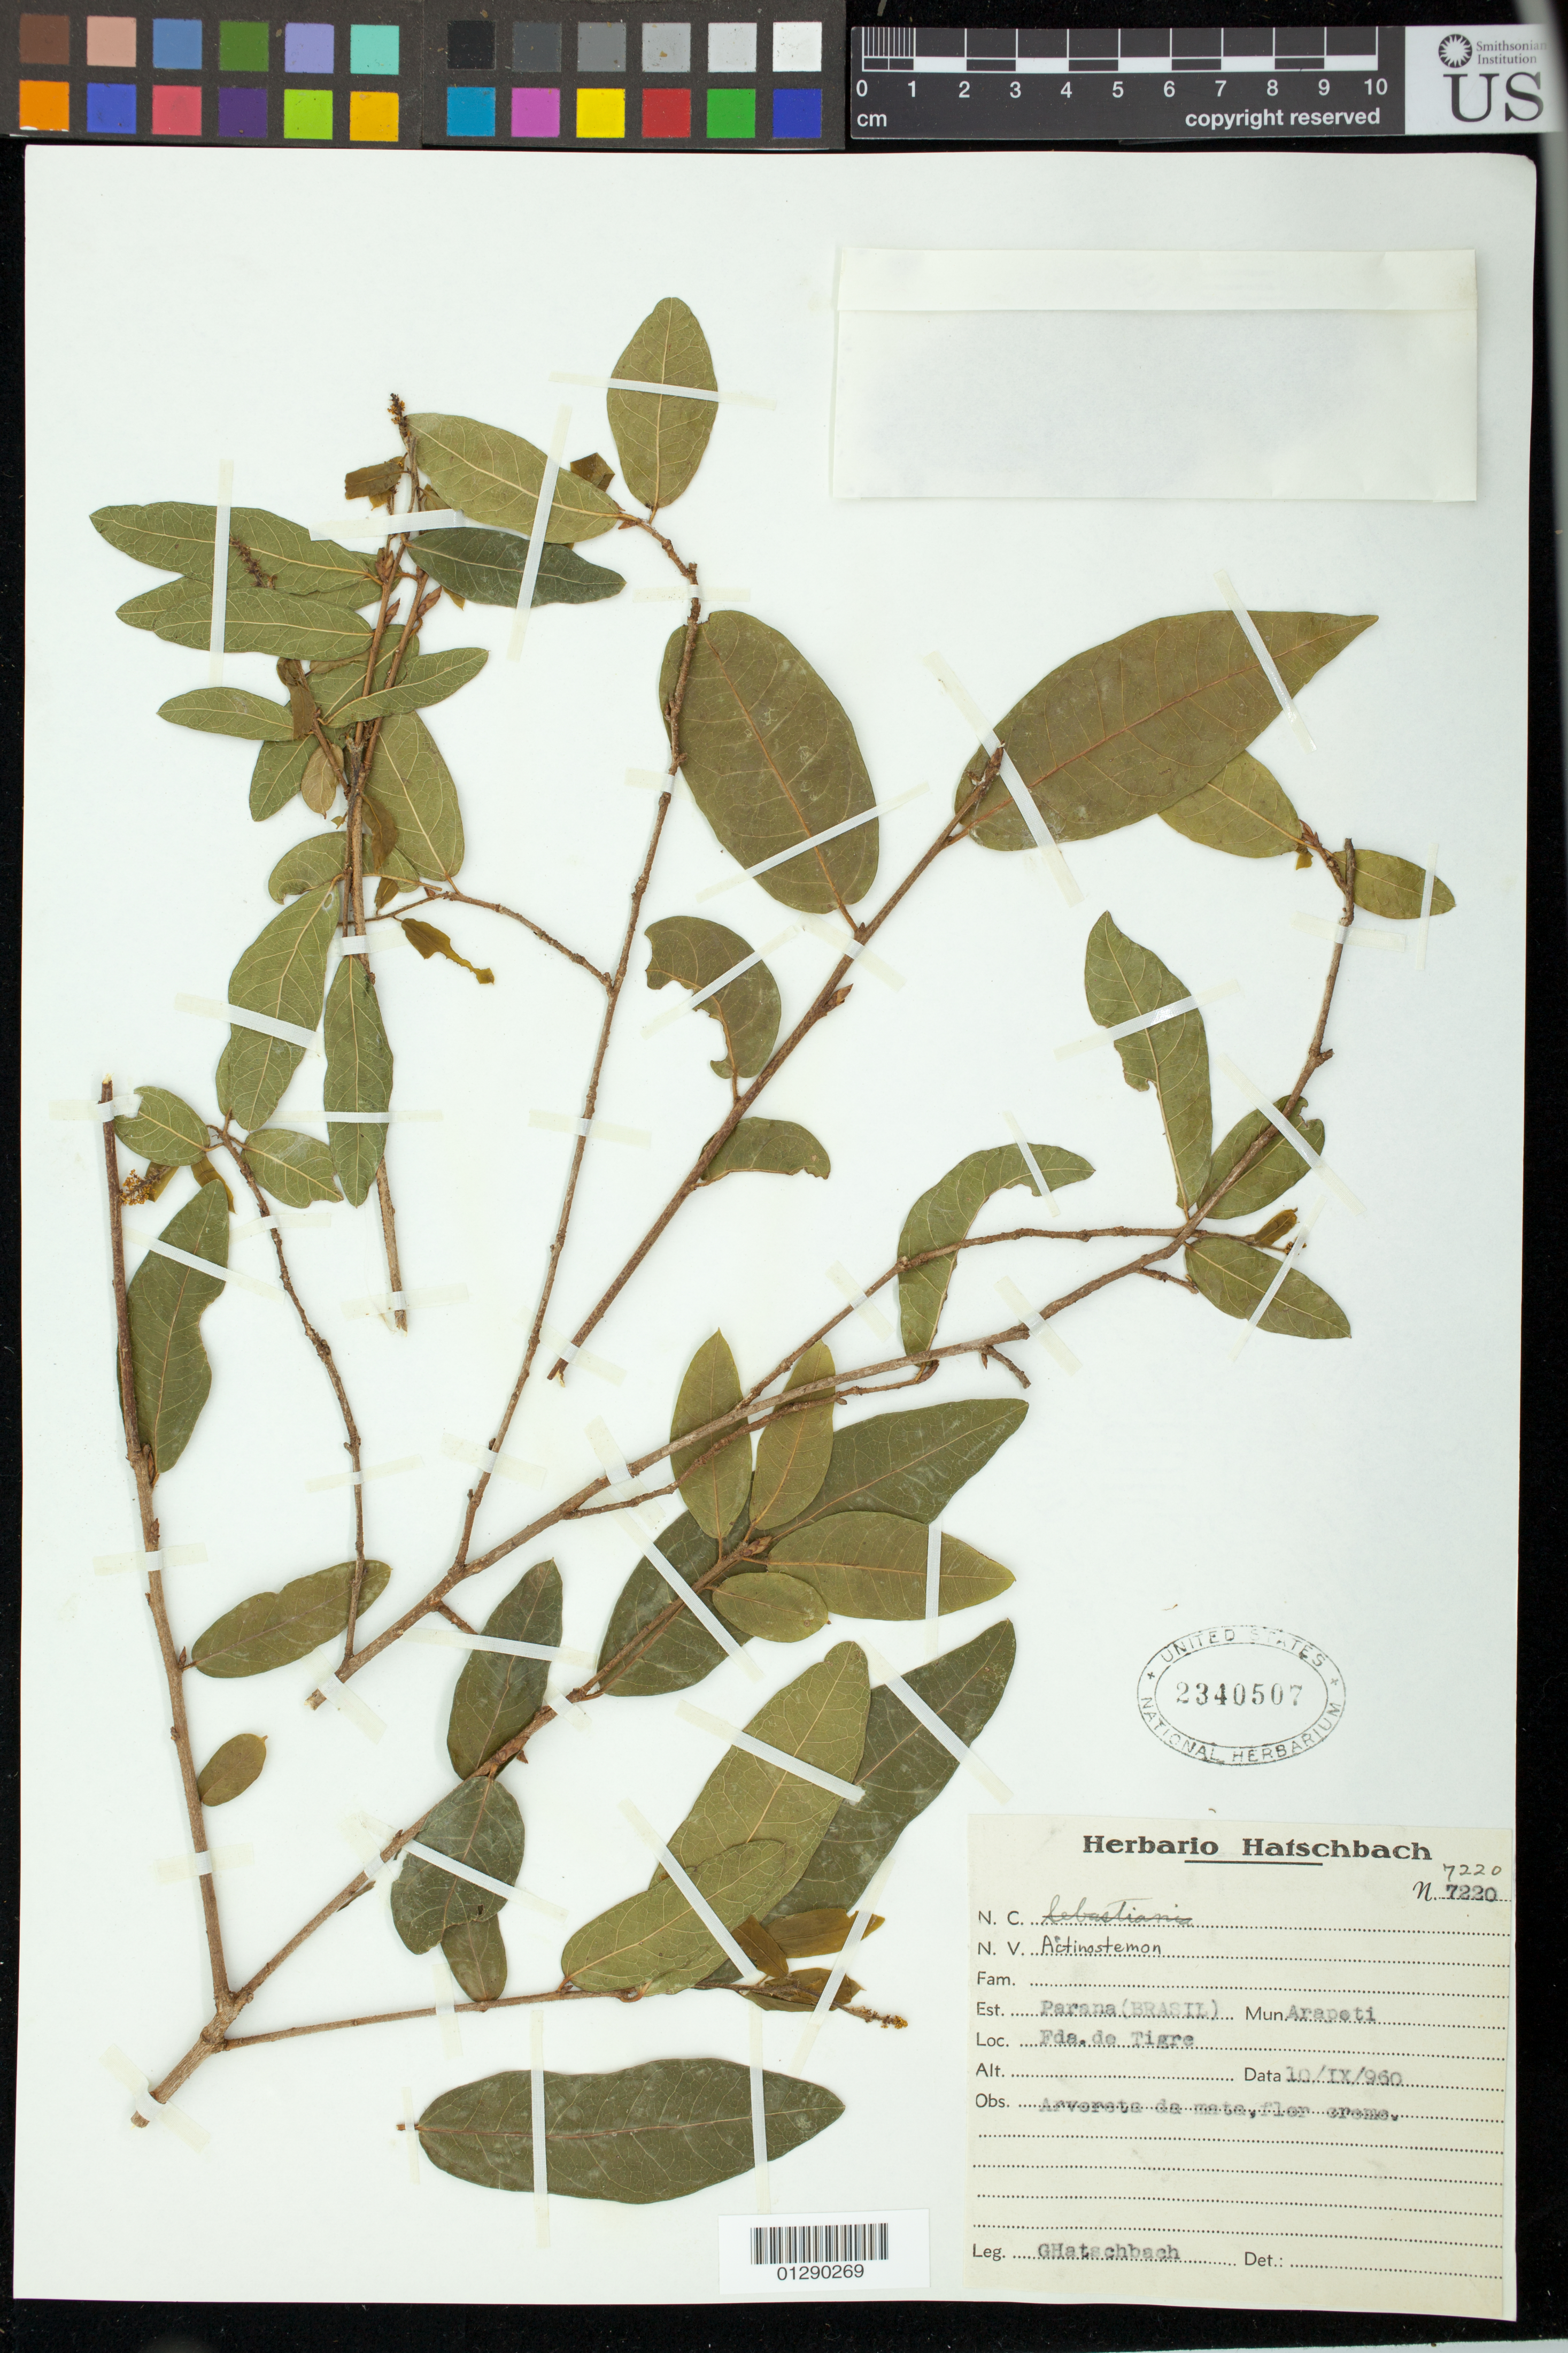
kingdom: Plantae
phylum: Tracheophyta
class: Magnoliopsida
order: Malpighiales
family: Euphorbiaceae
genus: Actinostemon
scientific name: Actinostemon concepcionis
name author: (Chodat & Hassl.) Hochr.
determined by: Külkamp, Josimar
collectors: G. Hatschbach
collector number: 7220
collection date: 1960-09-10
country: Brazil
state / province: Parana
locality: Arapoti,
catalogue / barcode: US 2340507